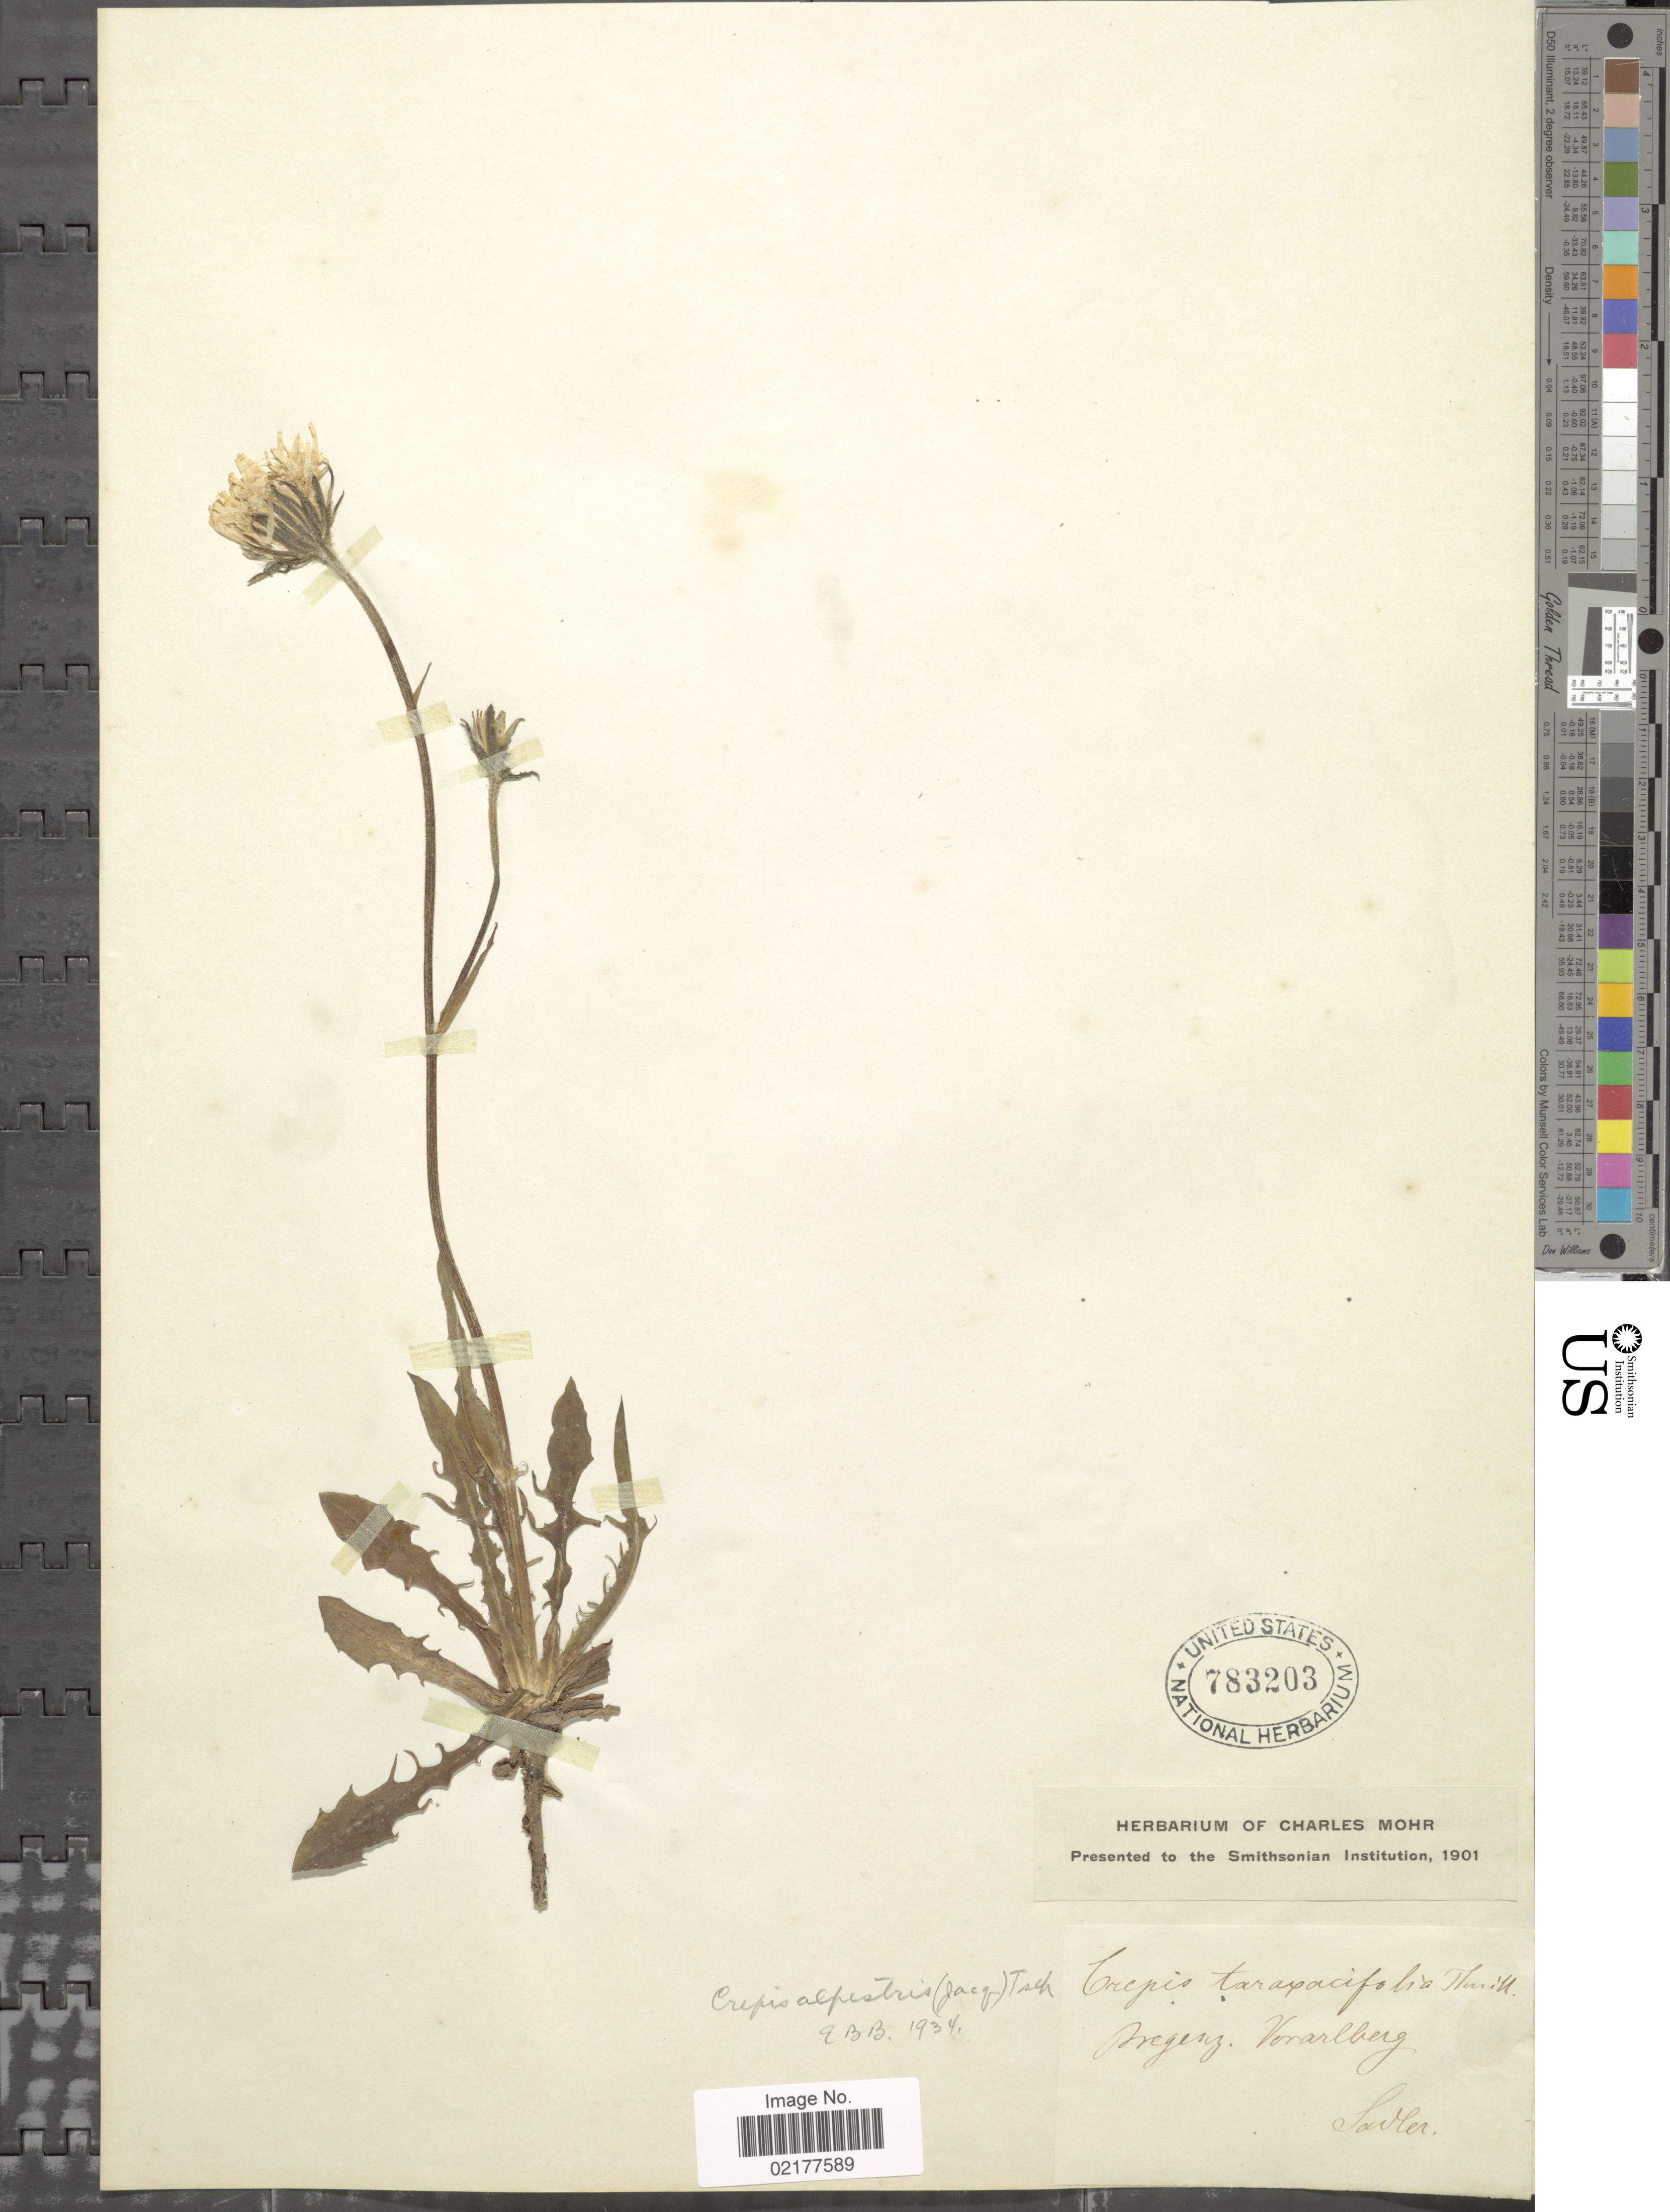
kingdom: Plantae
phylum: Tracheophyta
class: Magnoliopsida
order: Asterales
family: Asteraceae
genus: Crepis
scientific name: Crepis alpestris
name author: (Jacq.) Tausch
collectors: -. Sadler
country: Austria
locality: Bregenz, Vorarlberg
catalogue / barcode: US 783203